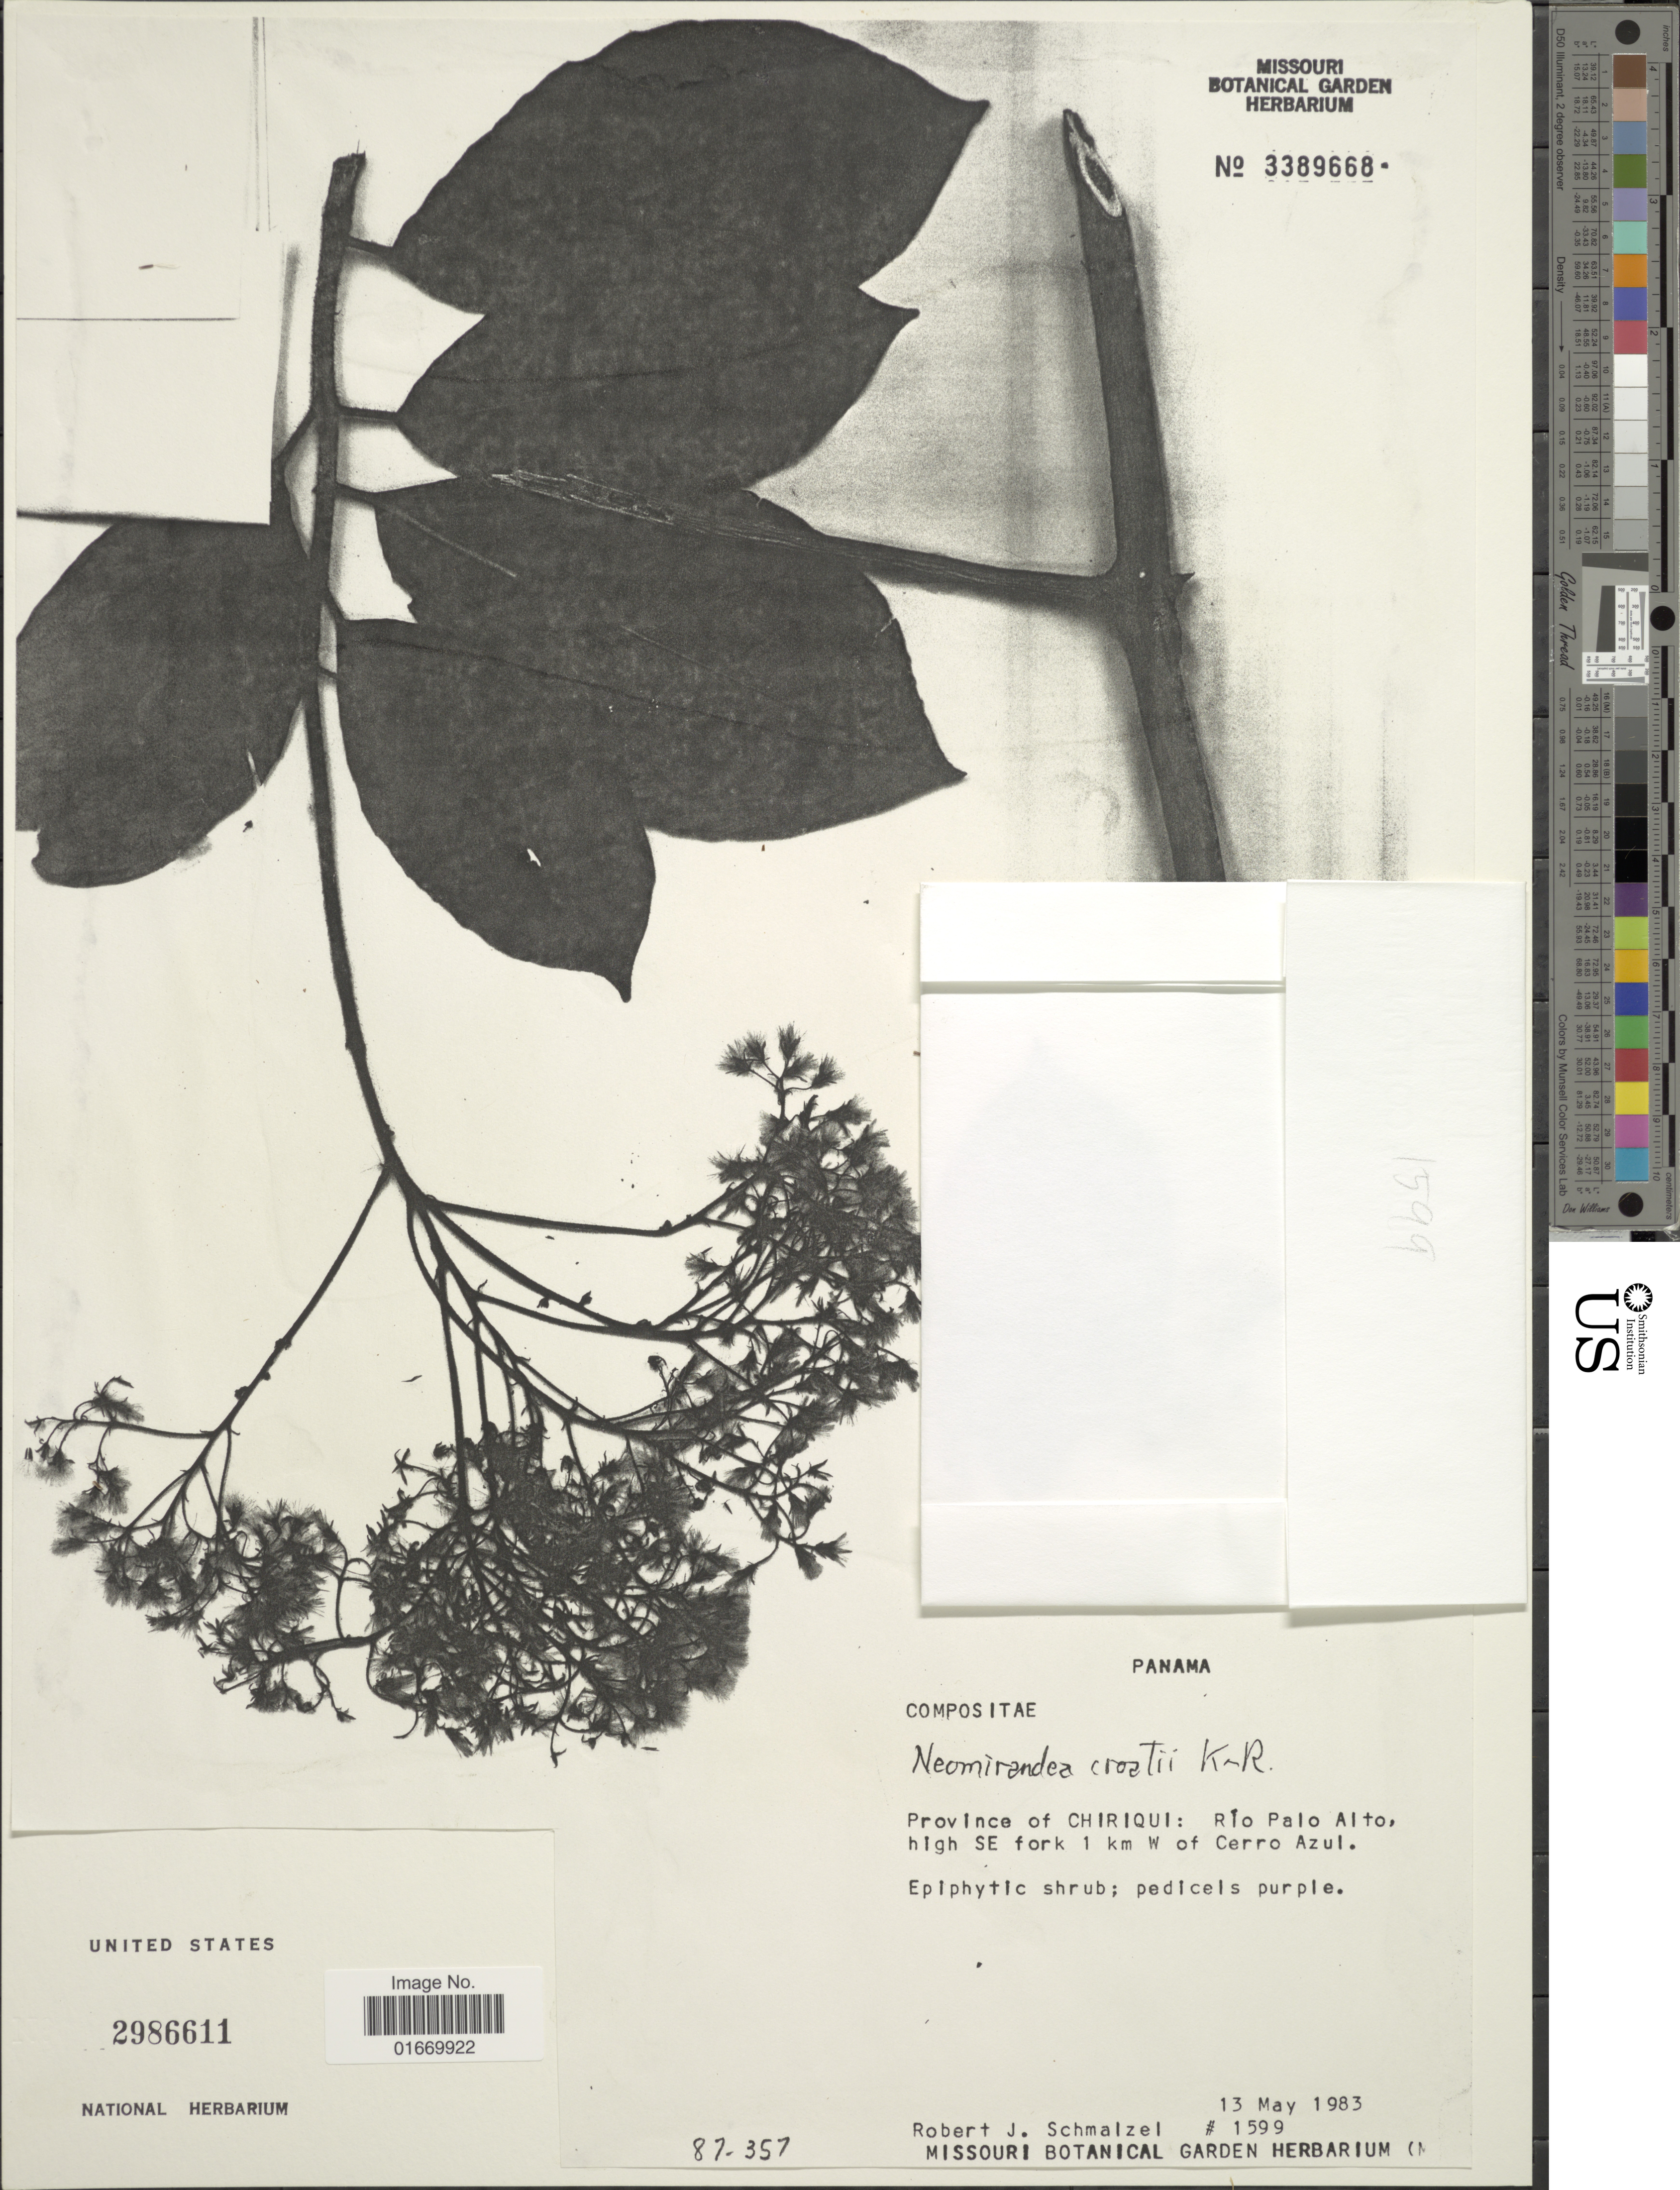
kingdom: Plantae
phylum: Tracheophyta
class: Magnoliopsida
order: Asterales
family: Asteraceae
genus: Neomirandea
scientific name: Neomirandea croatii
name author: R.M. King & H. Rob.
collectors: R. Schmalzel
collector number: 1599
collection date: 1983-05-13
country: Panama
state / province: Chiriqui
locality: Rio Palo Alto, high SE fork 1 km W of Cerro Azul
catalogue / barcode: US 2986611